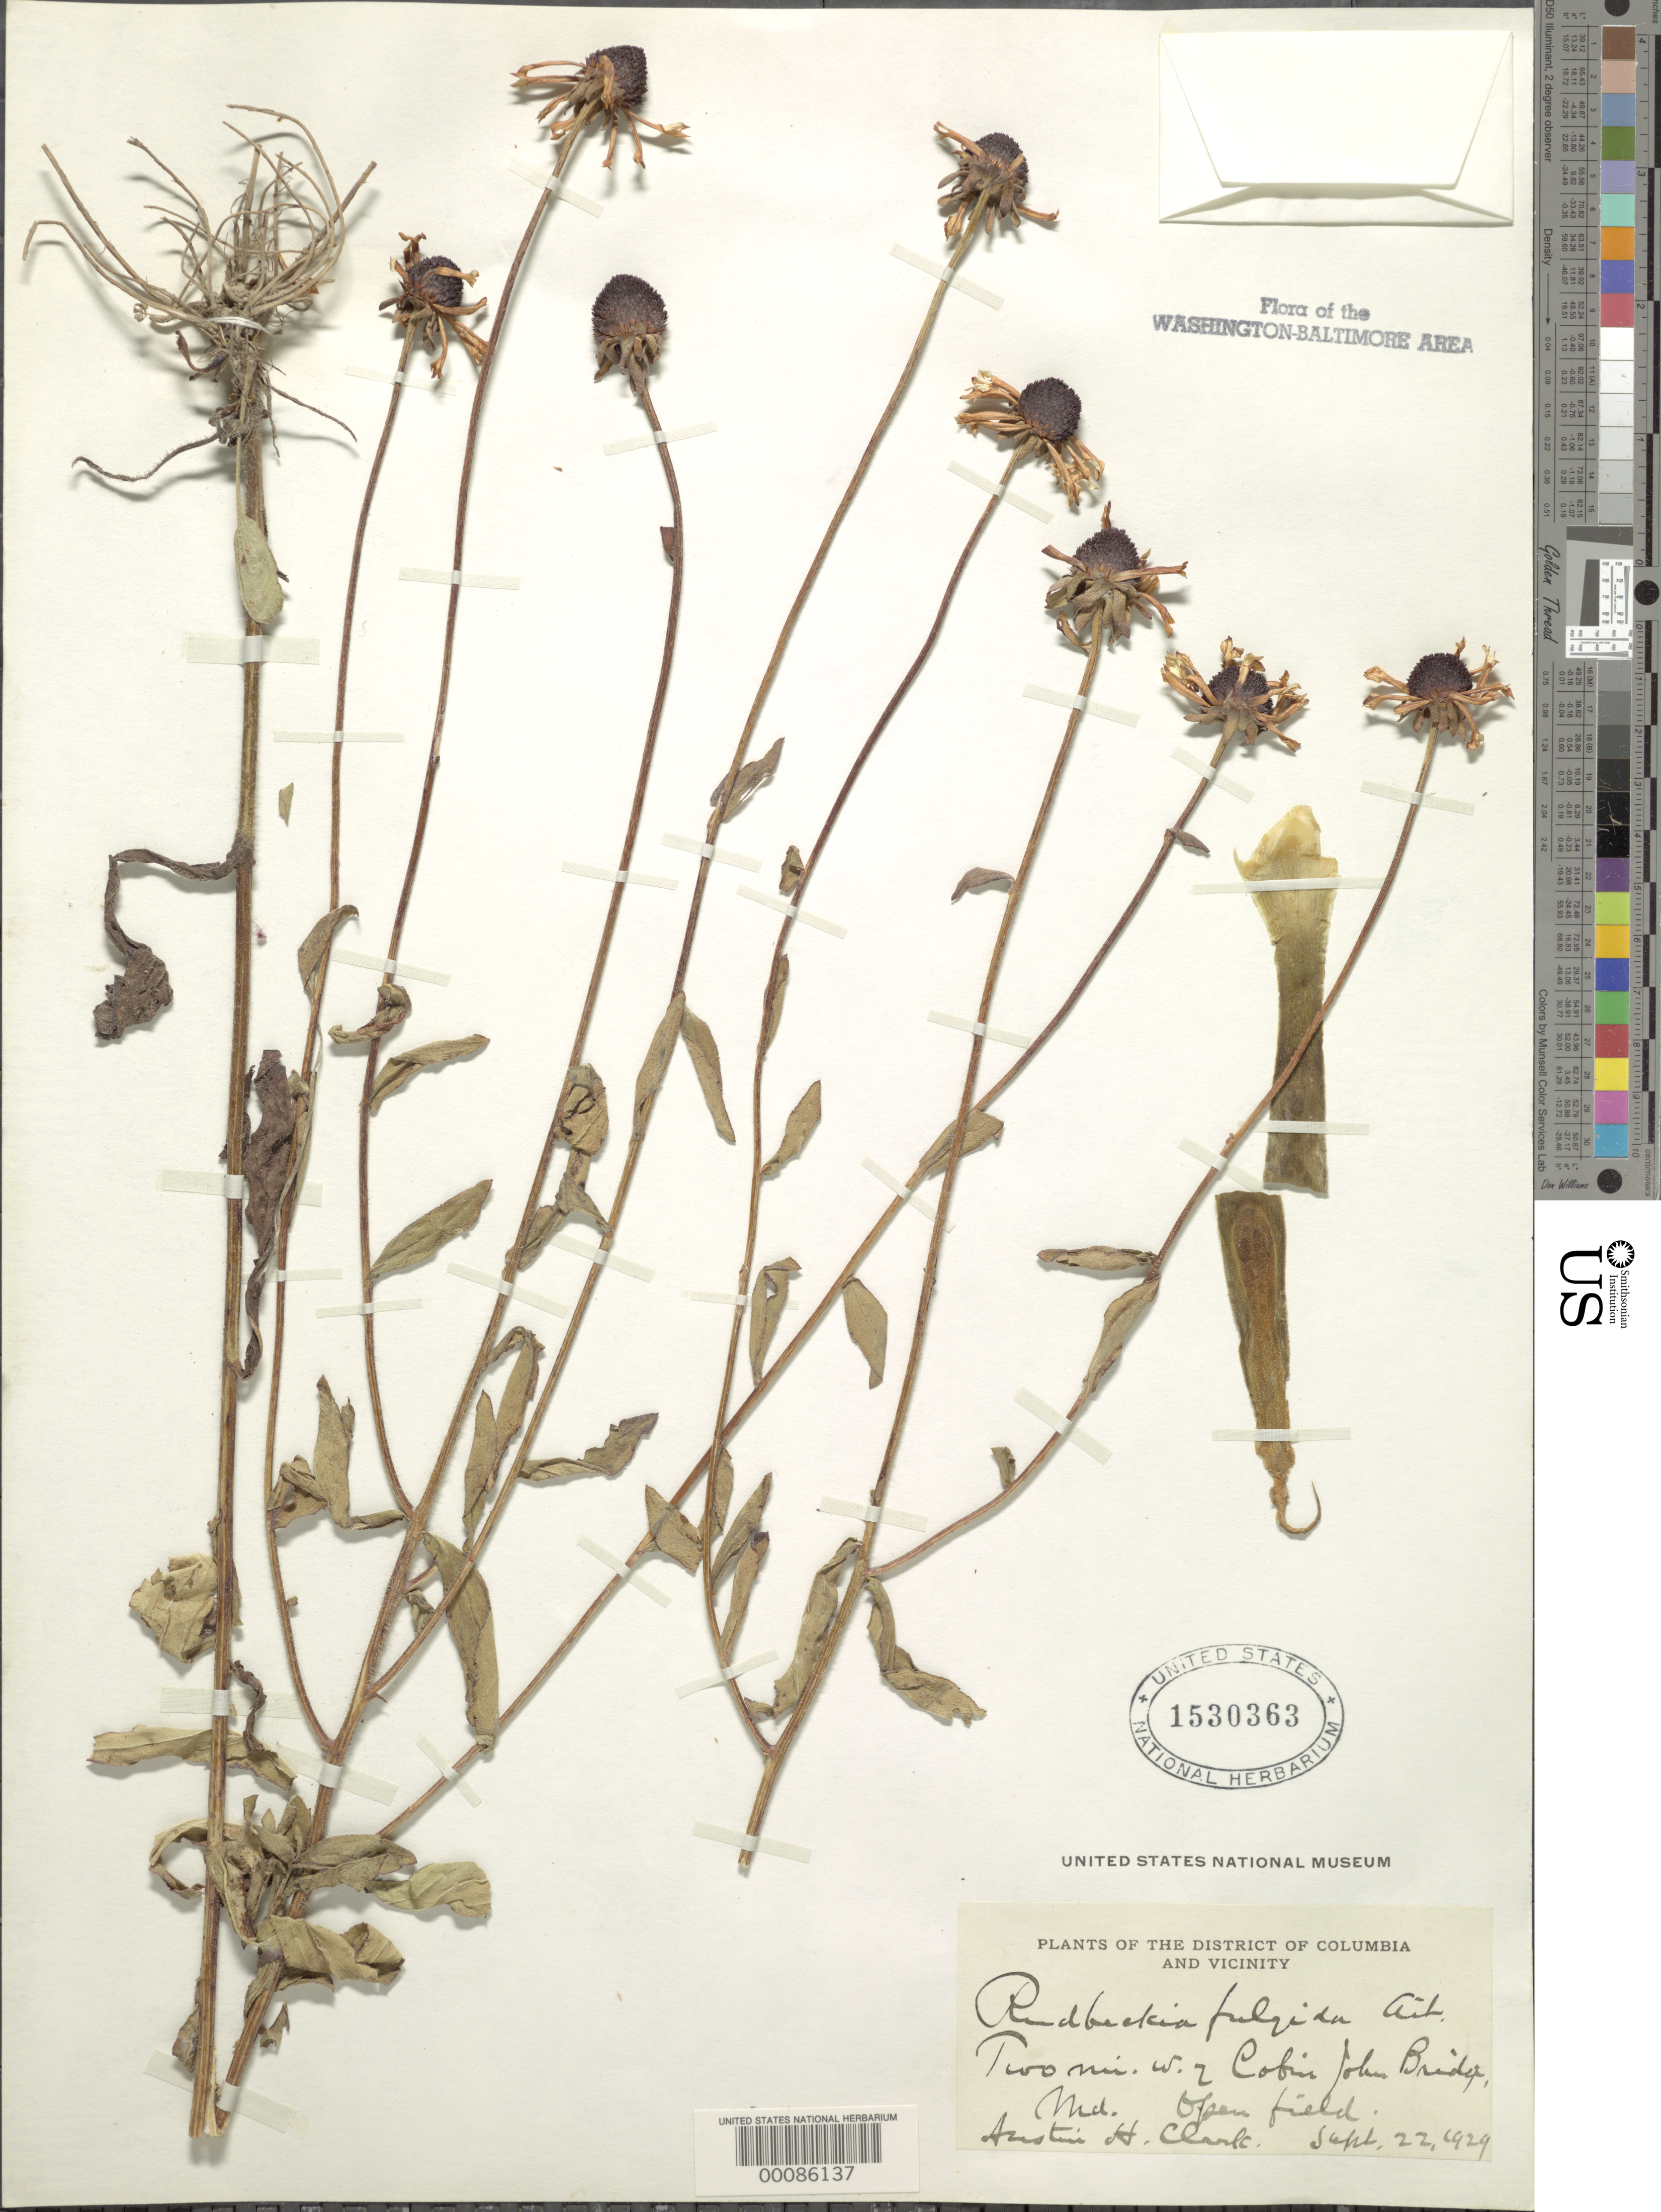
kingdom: Plantae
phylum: Tracheophyta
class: Magnoliopsida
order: Asterales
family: Asteraceae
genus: Rudbeckia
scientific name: Rudbeckia fulgida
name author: Aiton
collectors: A. H. Clark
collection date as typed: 22 Sep 1929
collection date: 1929-09-22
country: United States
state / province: Maryland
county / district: Montgomery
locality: West of Cabin John Bridge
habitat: Open field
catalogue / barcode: US 1530363